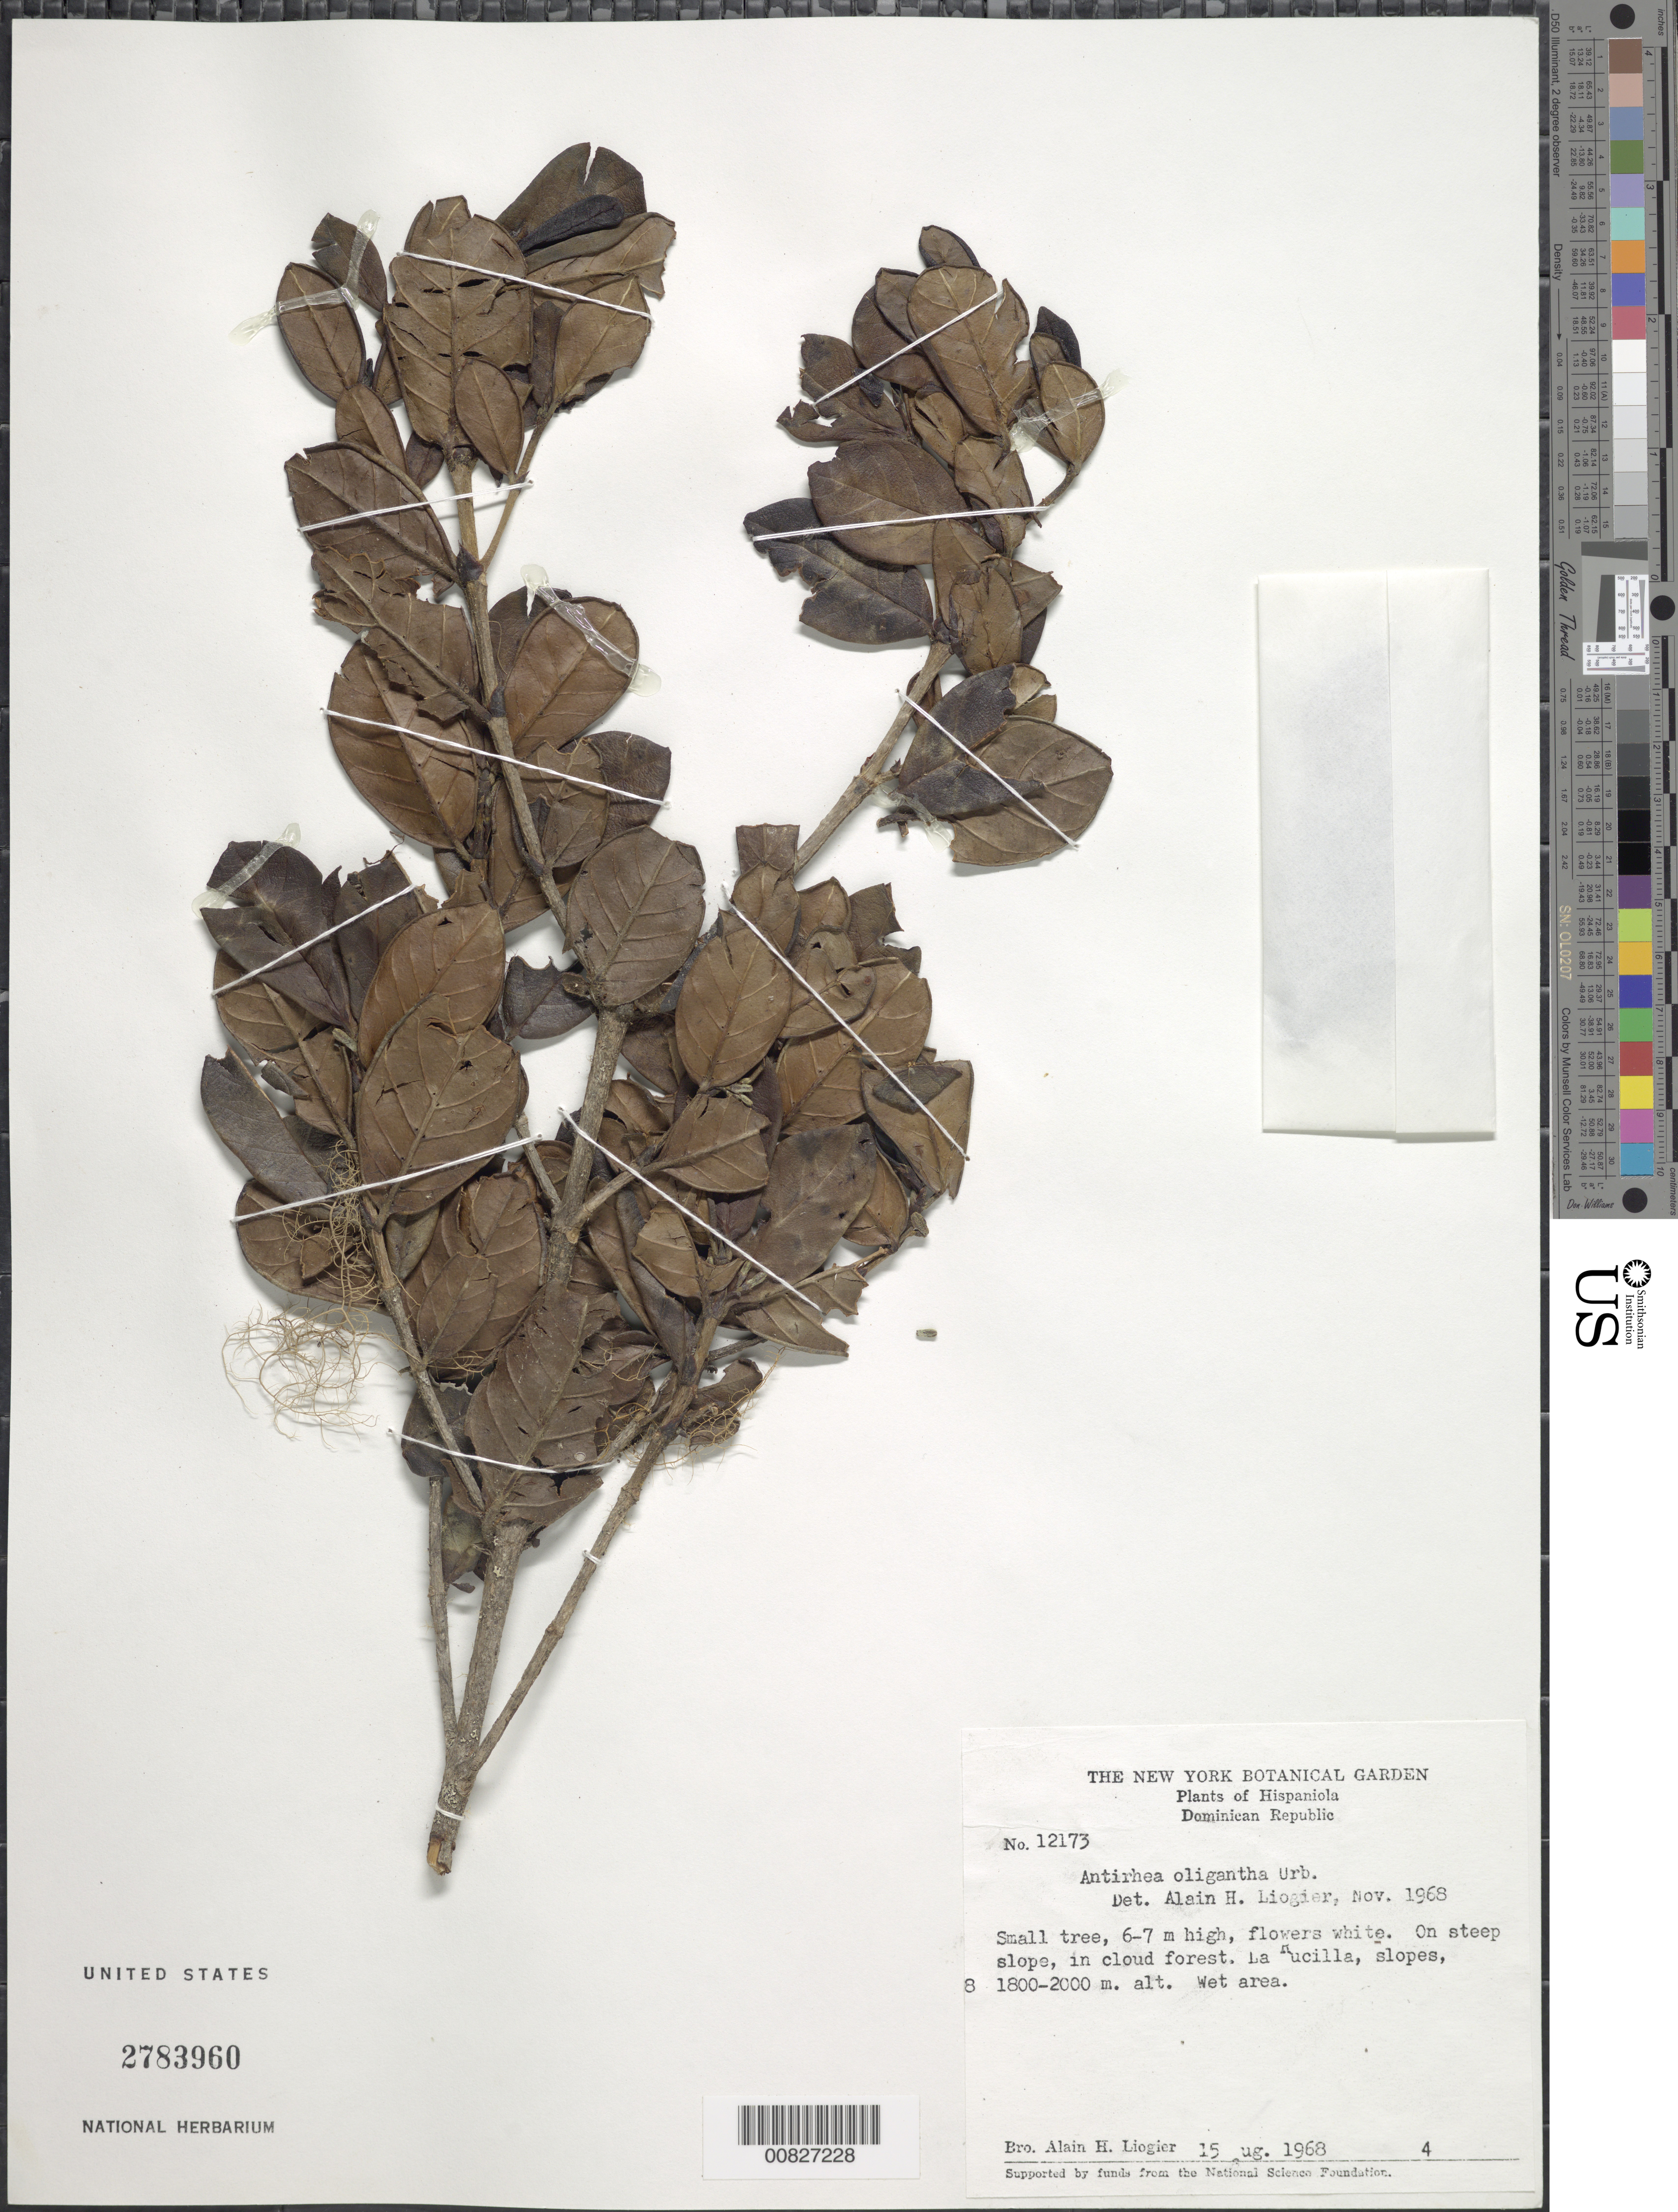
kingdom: Plantae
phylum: Tracheophyta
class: Magnoliopsida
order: Gentianales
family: Rubiaceae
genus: Stenostomum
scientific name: Stenostomum oliganthum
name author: (Urb.) Borhidi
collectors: A. H. Liogier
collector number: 12173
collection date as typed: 15 Aug 1968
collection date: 1968-08-15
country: Dominican Republic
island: Hispaniola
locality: La Rucilla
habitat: Wet area on steep slope in cloud forest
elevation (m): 1800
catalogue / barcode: US 2783960